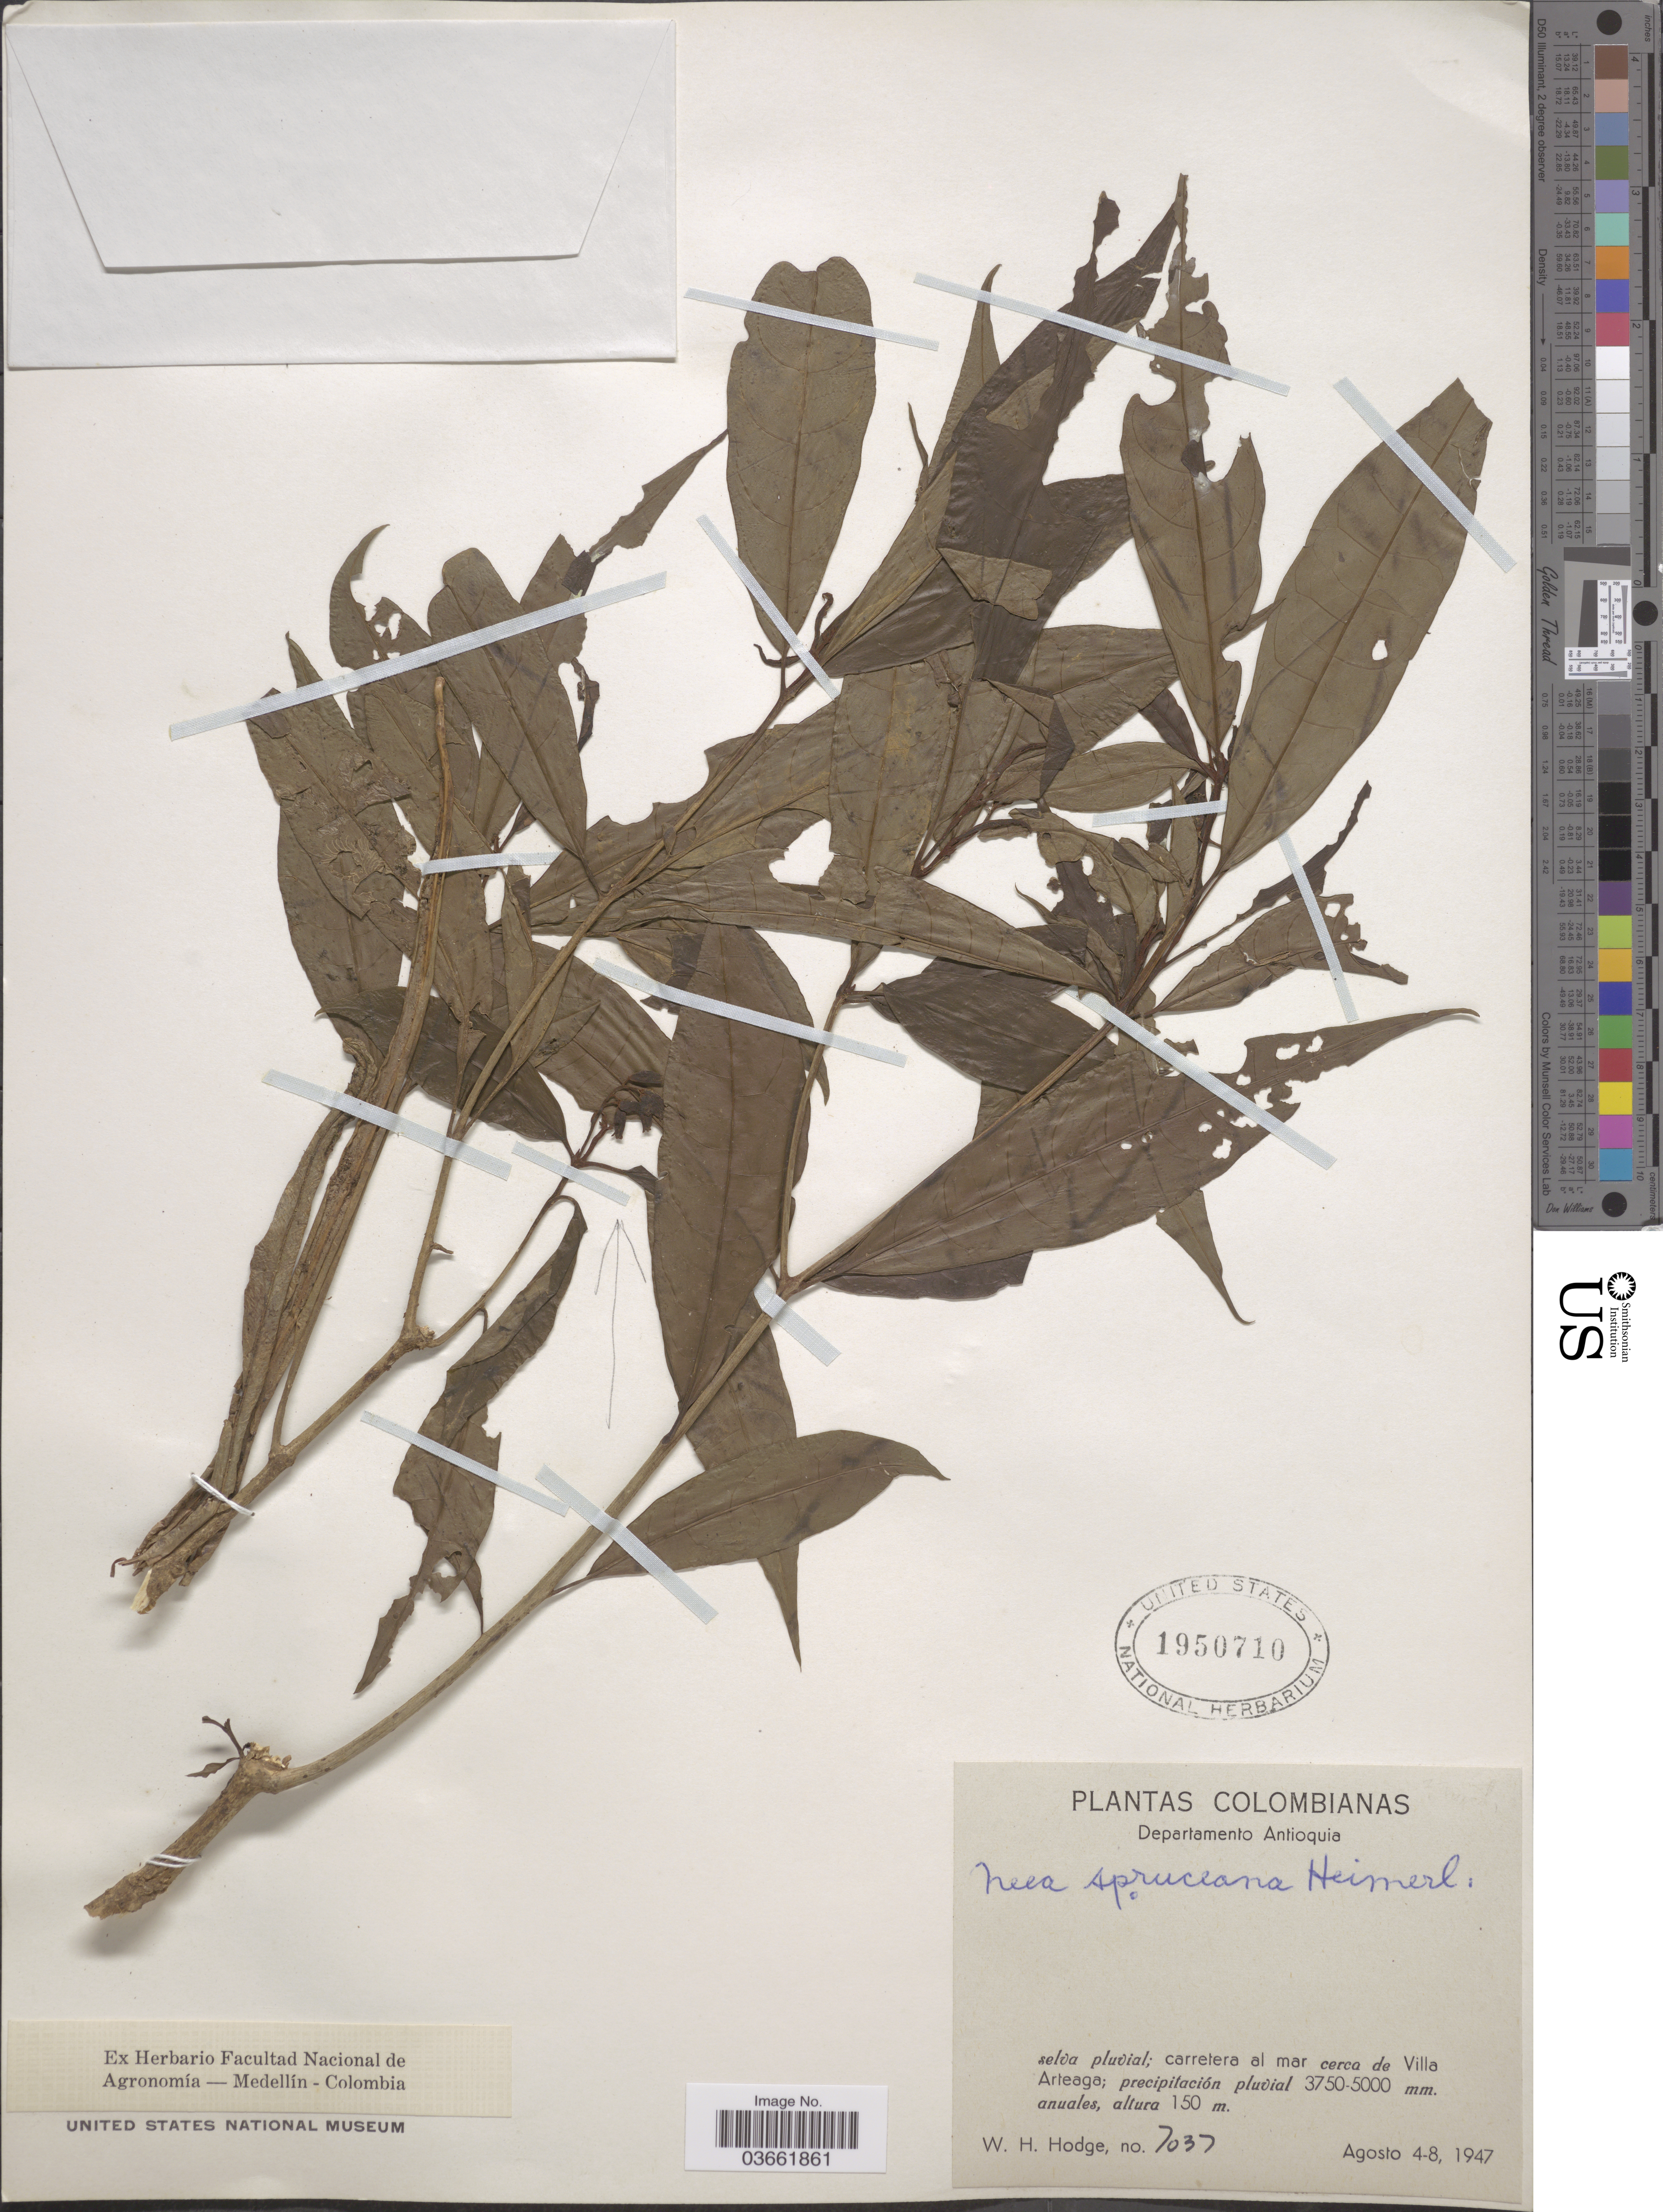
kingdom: Plantae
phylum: Tracheophyta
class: Magnoliopsida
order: Caryophyllales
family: Nyctaginaceae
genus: Neea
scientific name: Neea spruceana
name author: Heimerl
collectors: W. Hodge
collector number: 7037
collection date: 1947-08-04/1947-08-08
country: Colombia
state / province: Antioquia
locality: Departamento Antioquia. Selva pluvial; carretera al mar cerca de Villa Arteaga; precipatación pluvial.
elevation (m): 46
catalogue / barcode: US 1950710